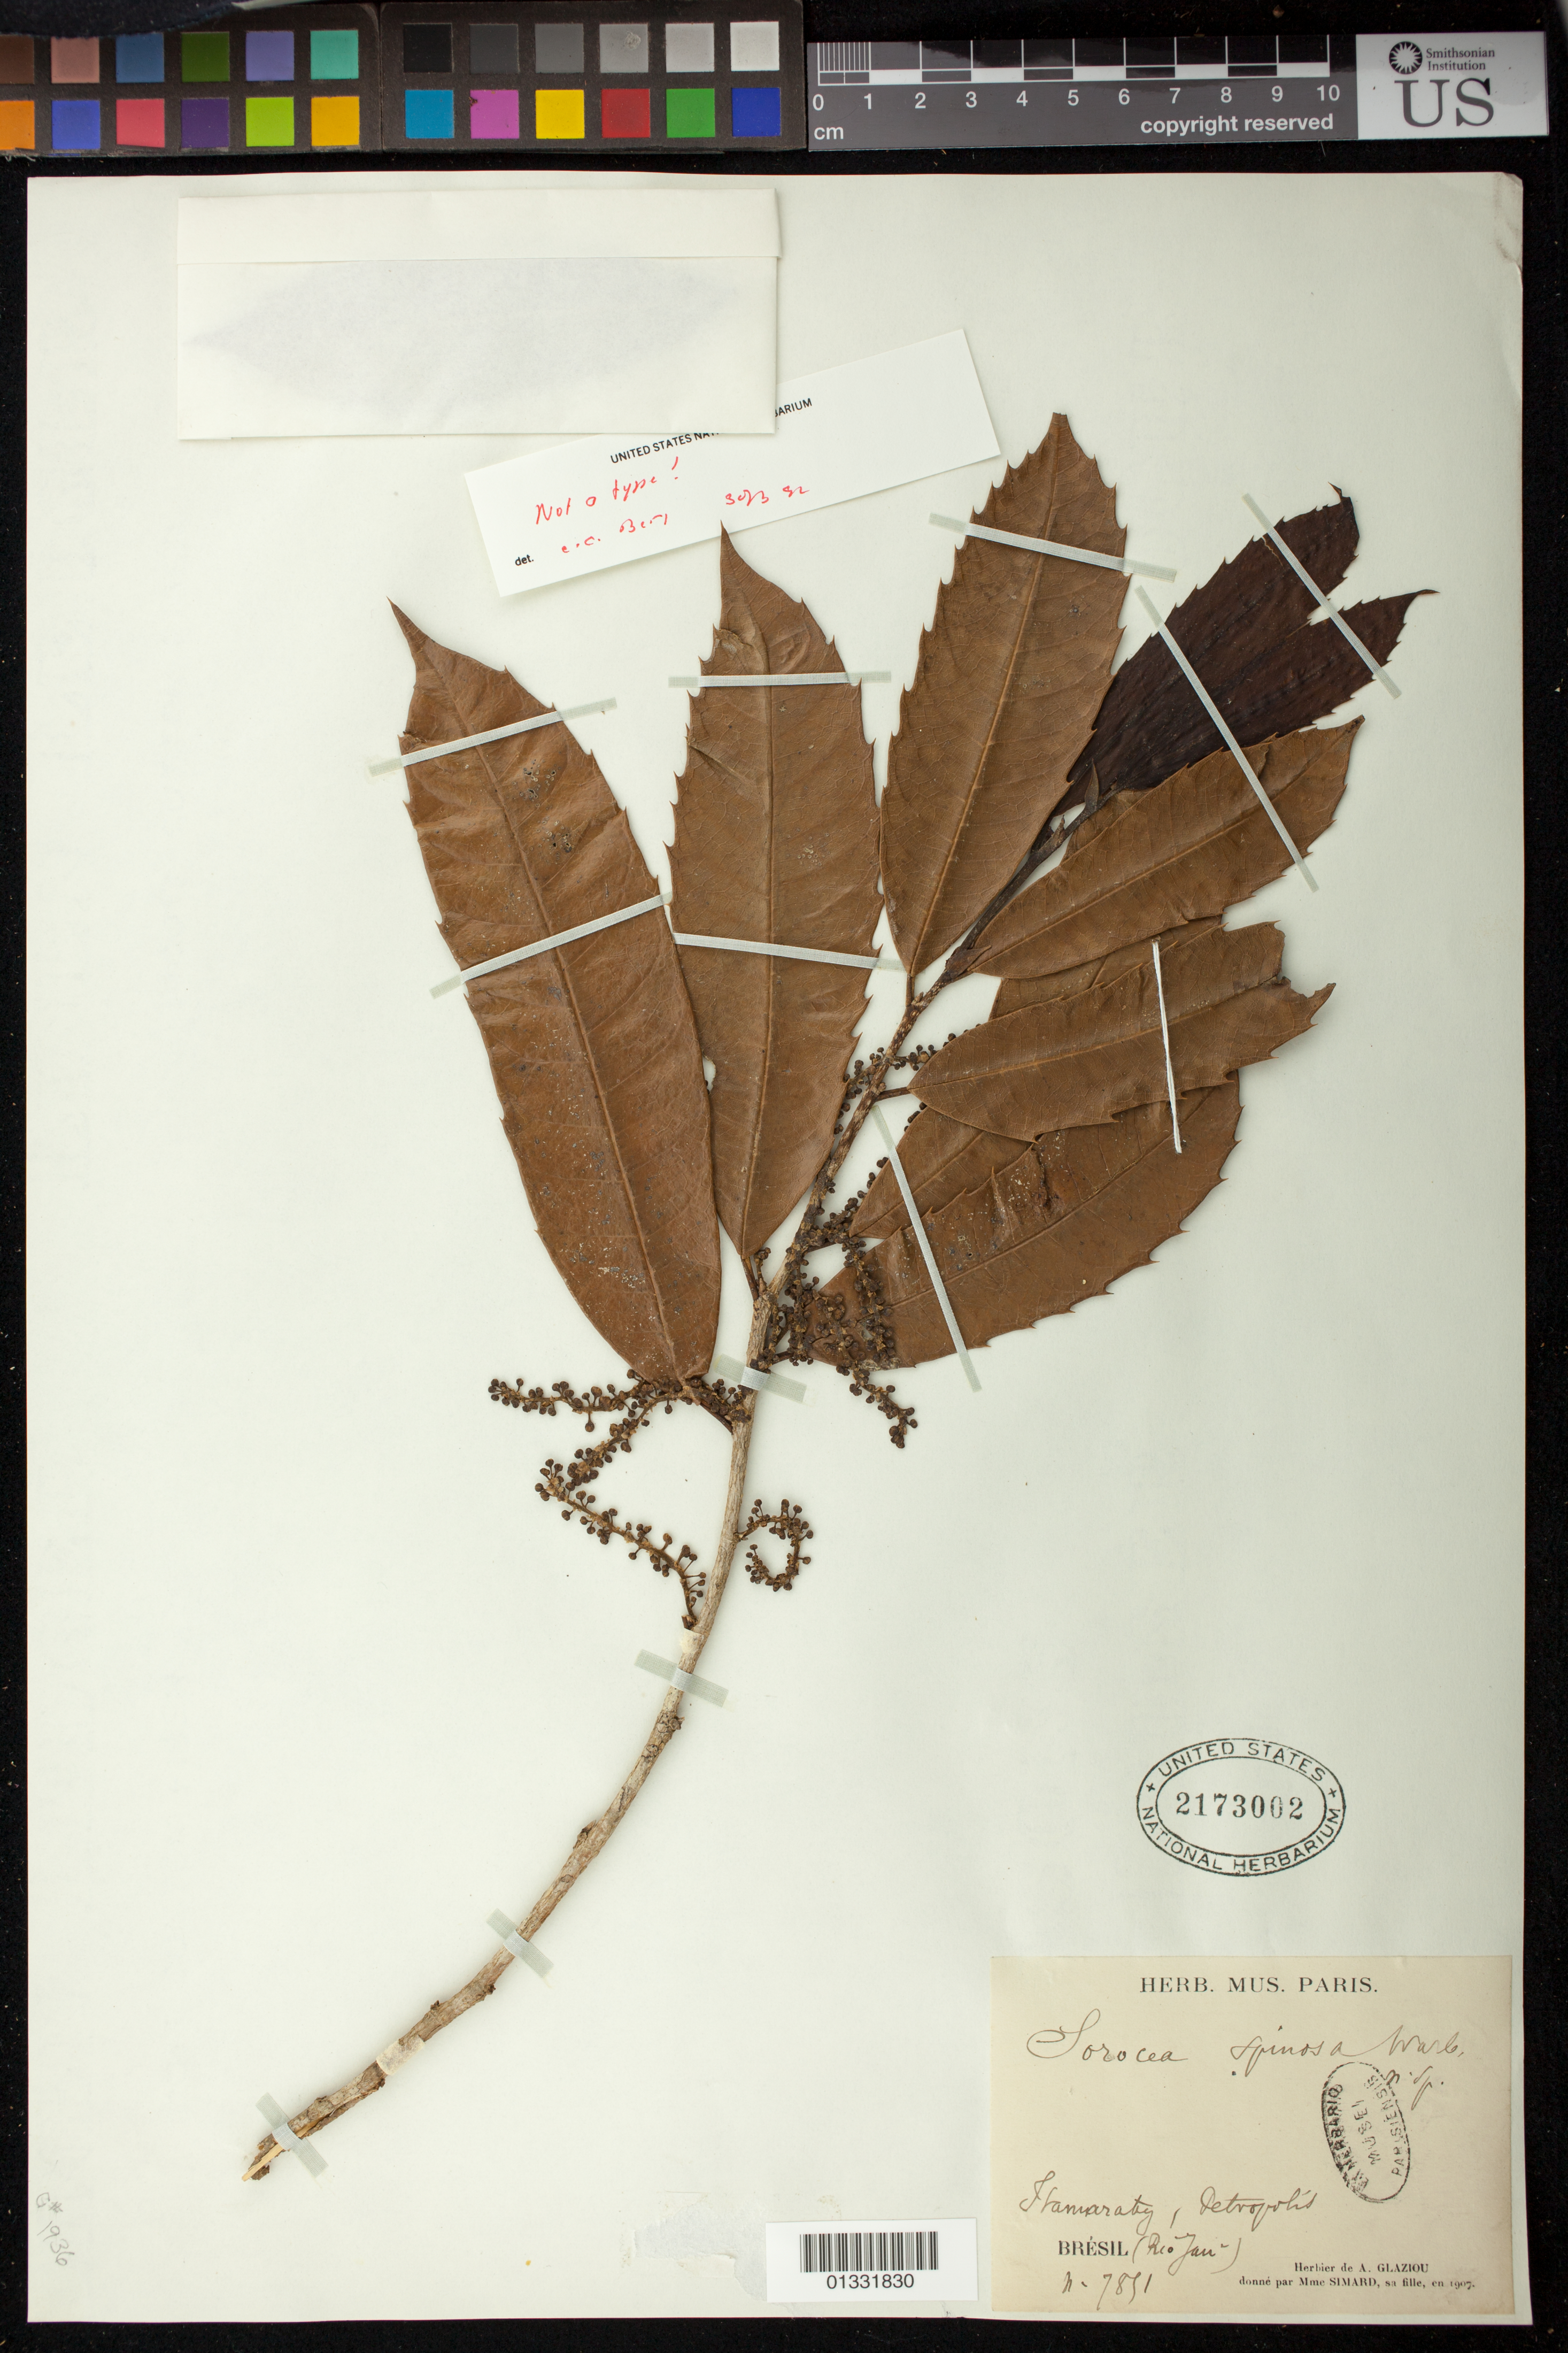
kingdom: Plantae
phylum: Tracheophyta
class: Magnoliopsida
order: Rosales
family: Moraceae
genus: Sorocea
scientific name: Sorocea bonplandii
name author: (Baill.) W.C. Burger et al.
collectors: A. F. M. Glaziou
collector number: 7851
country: Brazil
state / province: Rio de Janeiro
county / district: Petrópolis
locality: Itamaraty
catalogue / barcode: US 2173002